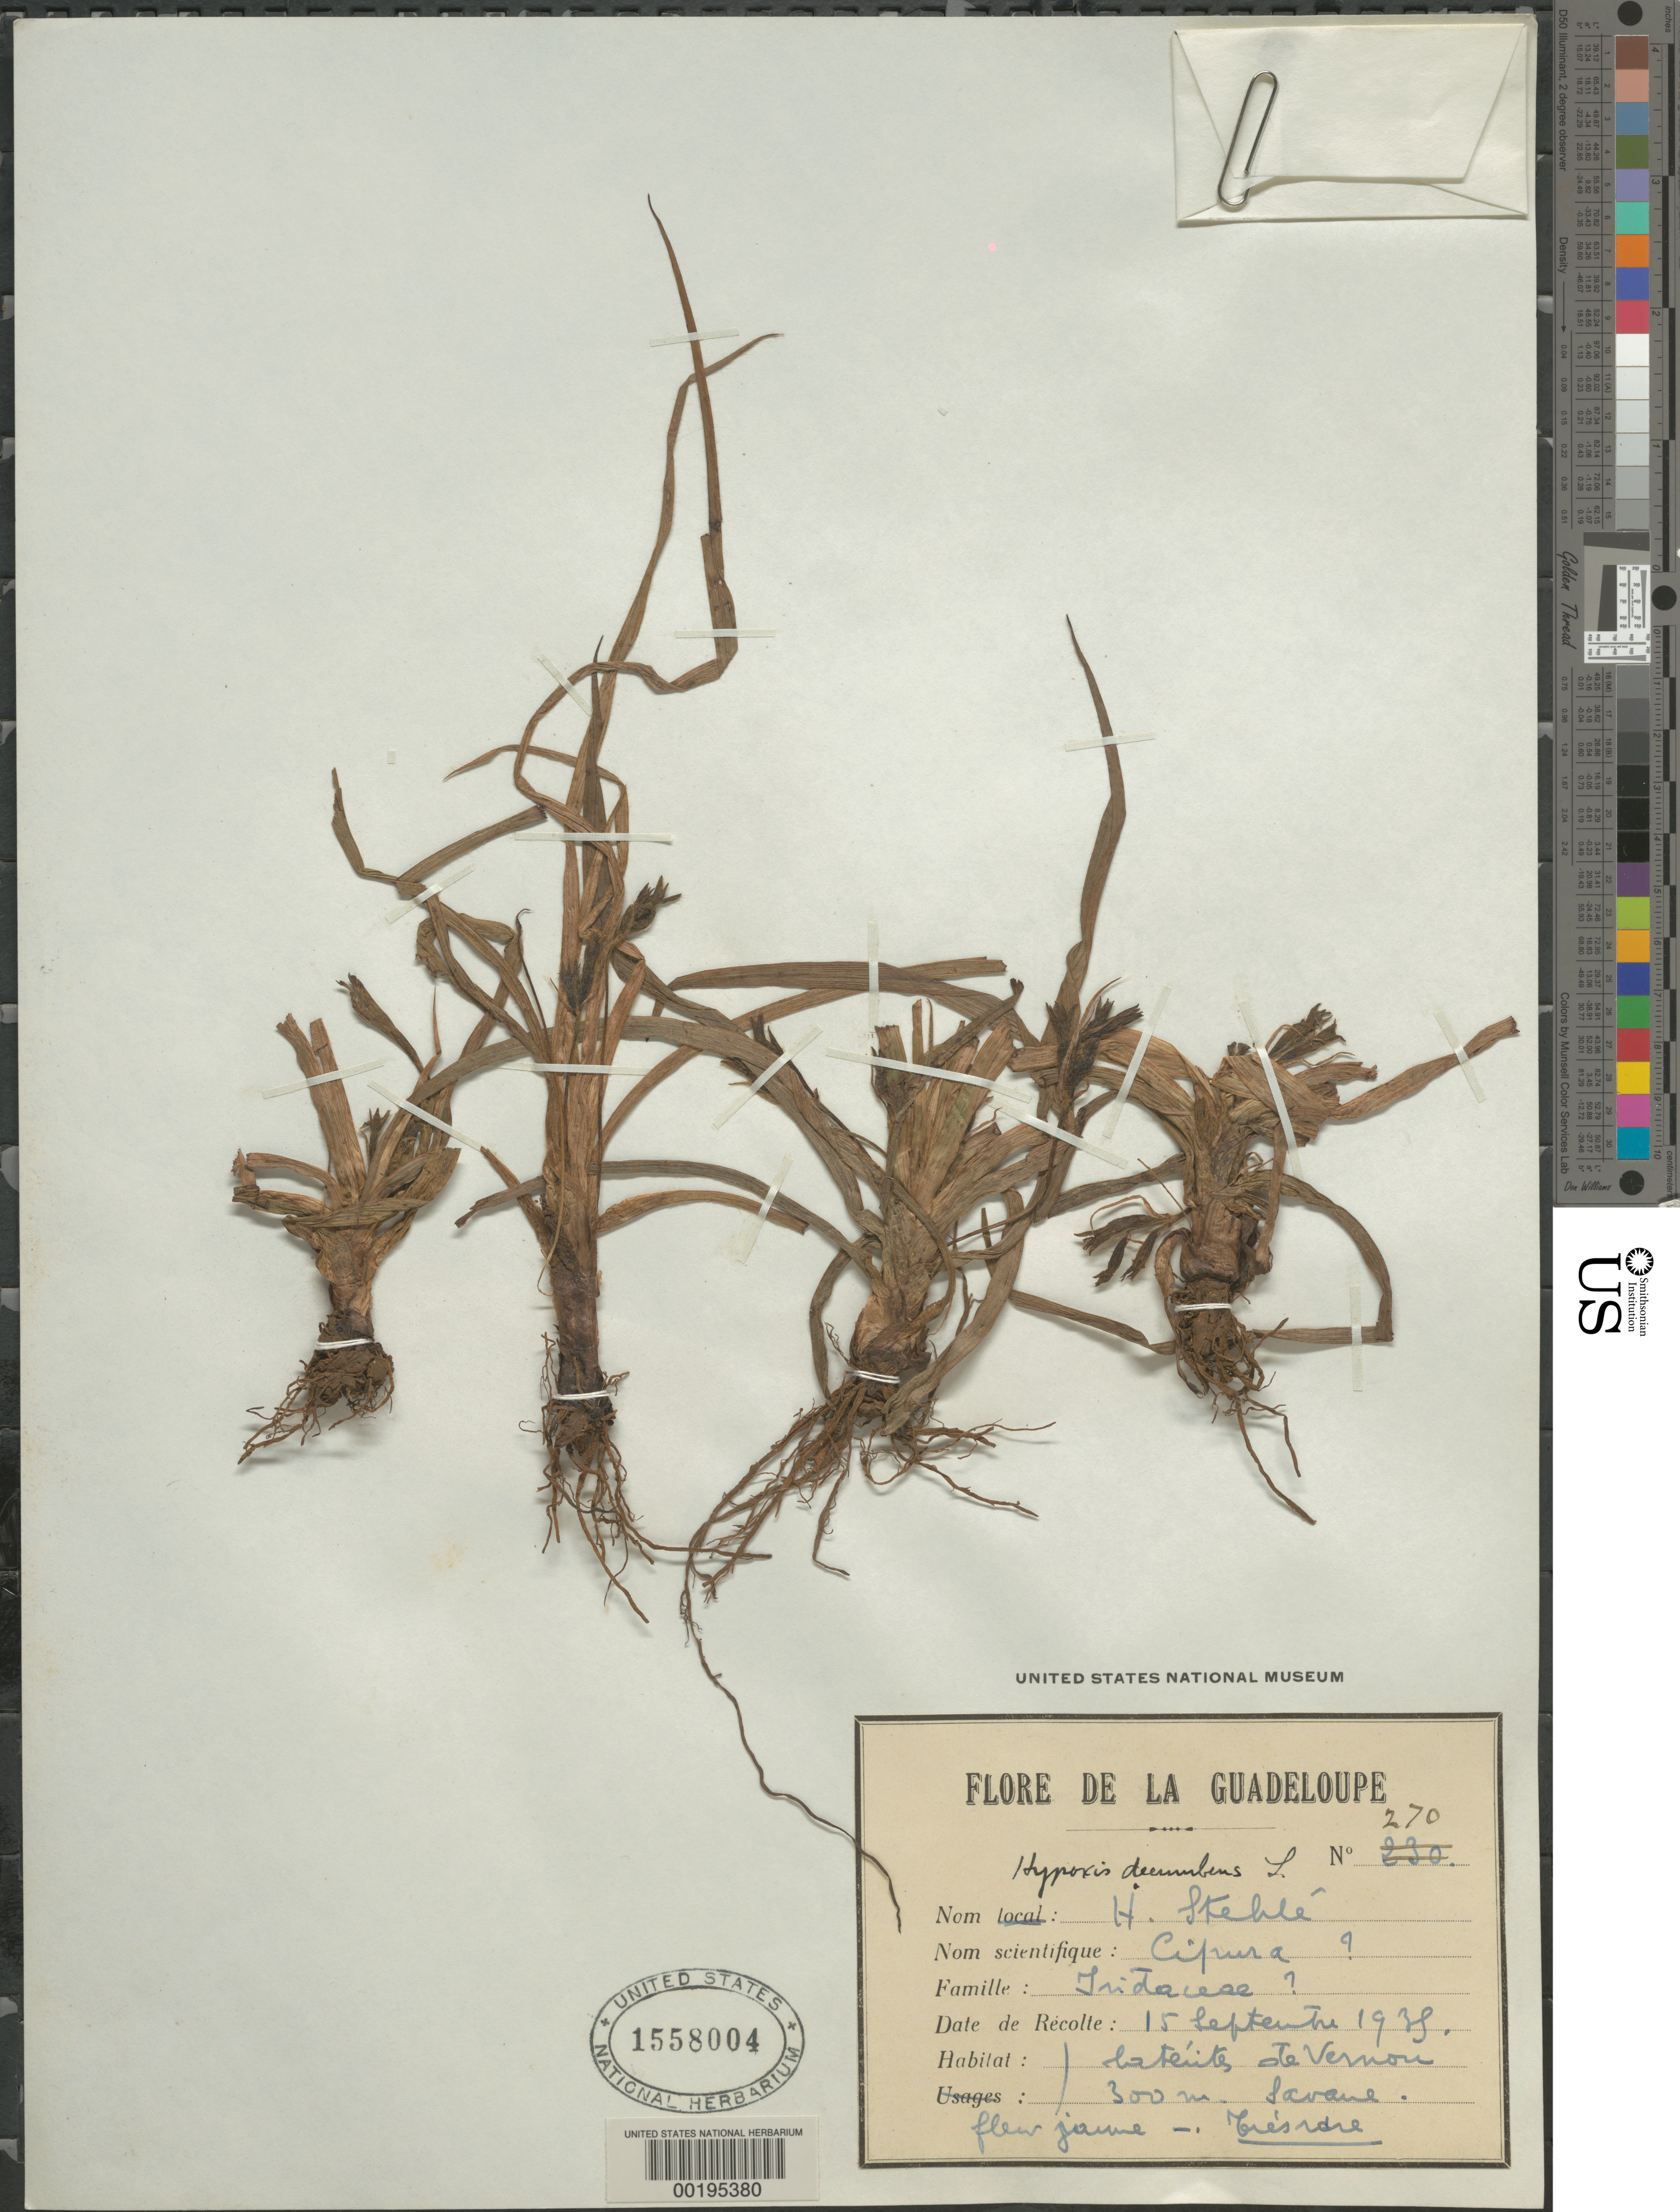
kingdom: Plantae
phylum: Tracheophyta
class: Liliopsida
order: Asparagales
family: Hypoxidaceae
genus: Hypoxis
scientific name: Hypoxis decumbens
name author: L.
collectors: H. Stehlé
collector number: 270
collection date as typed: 15 Sep 1938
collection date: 1938-09-15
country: Guadeloupe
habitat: Savanna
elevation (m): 300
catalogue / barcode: US 1558004